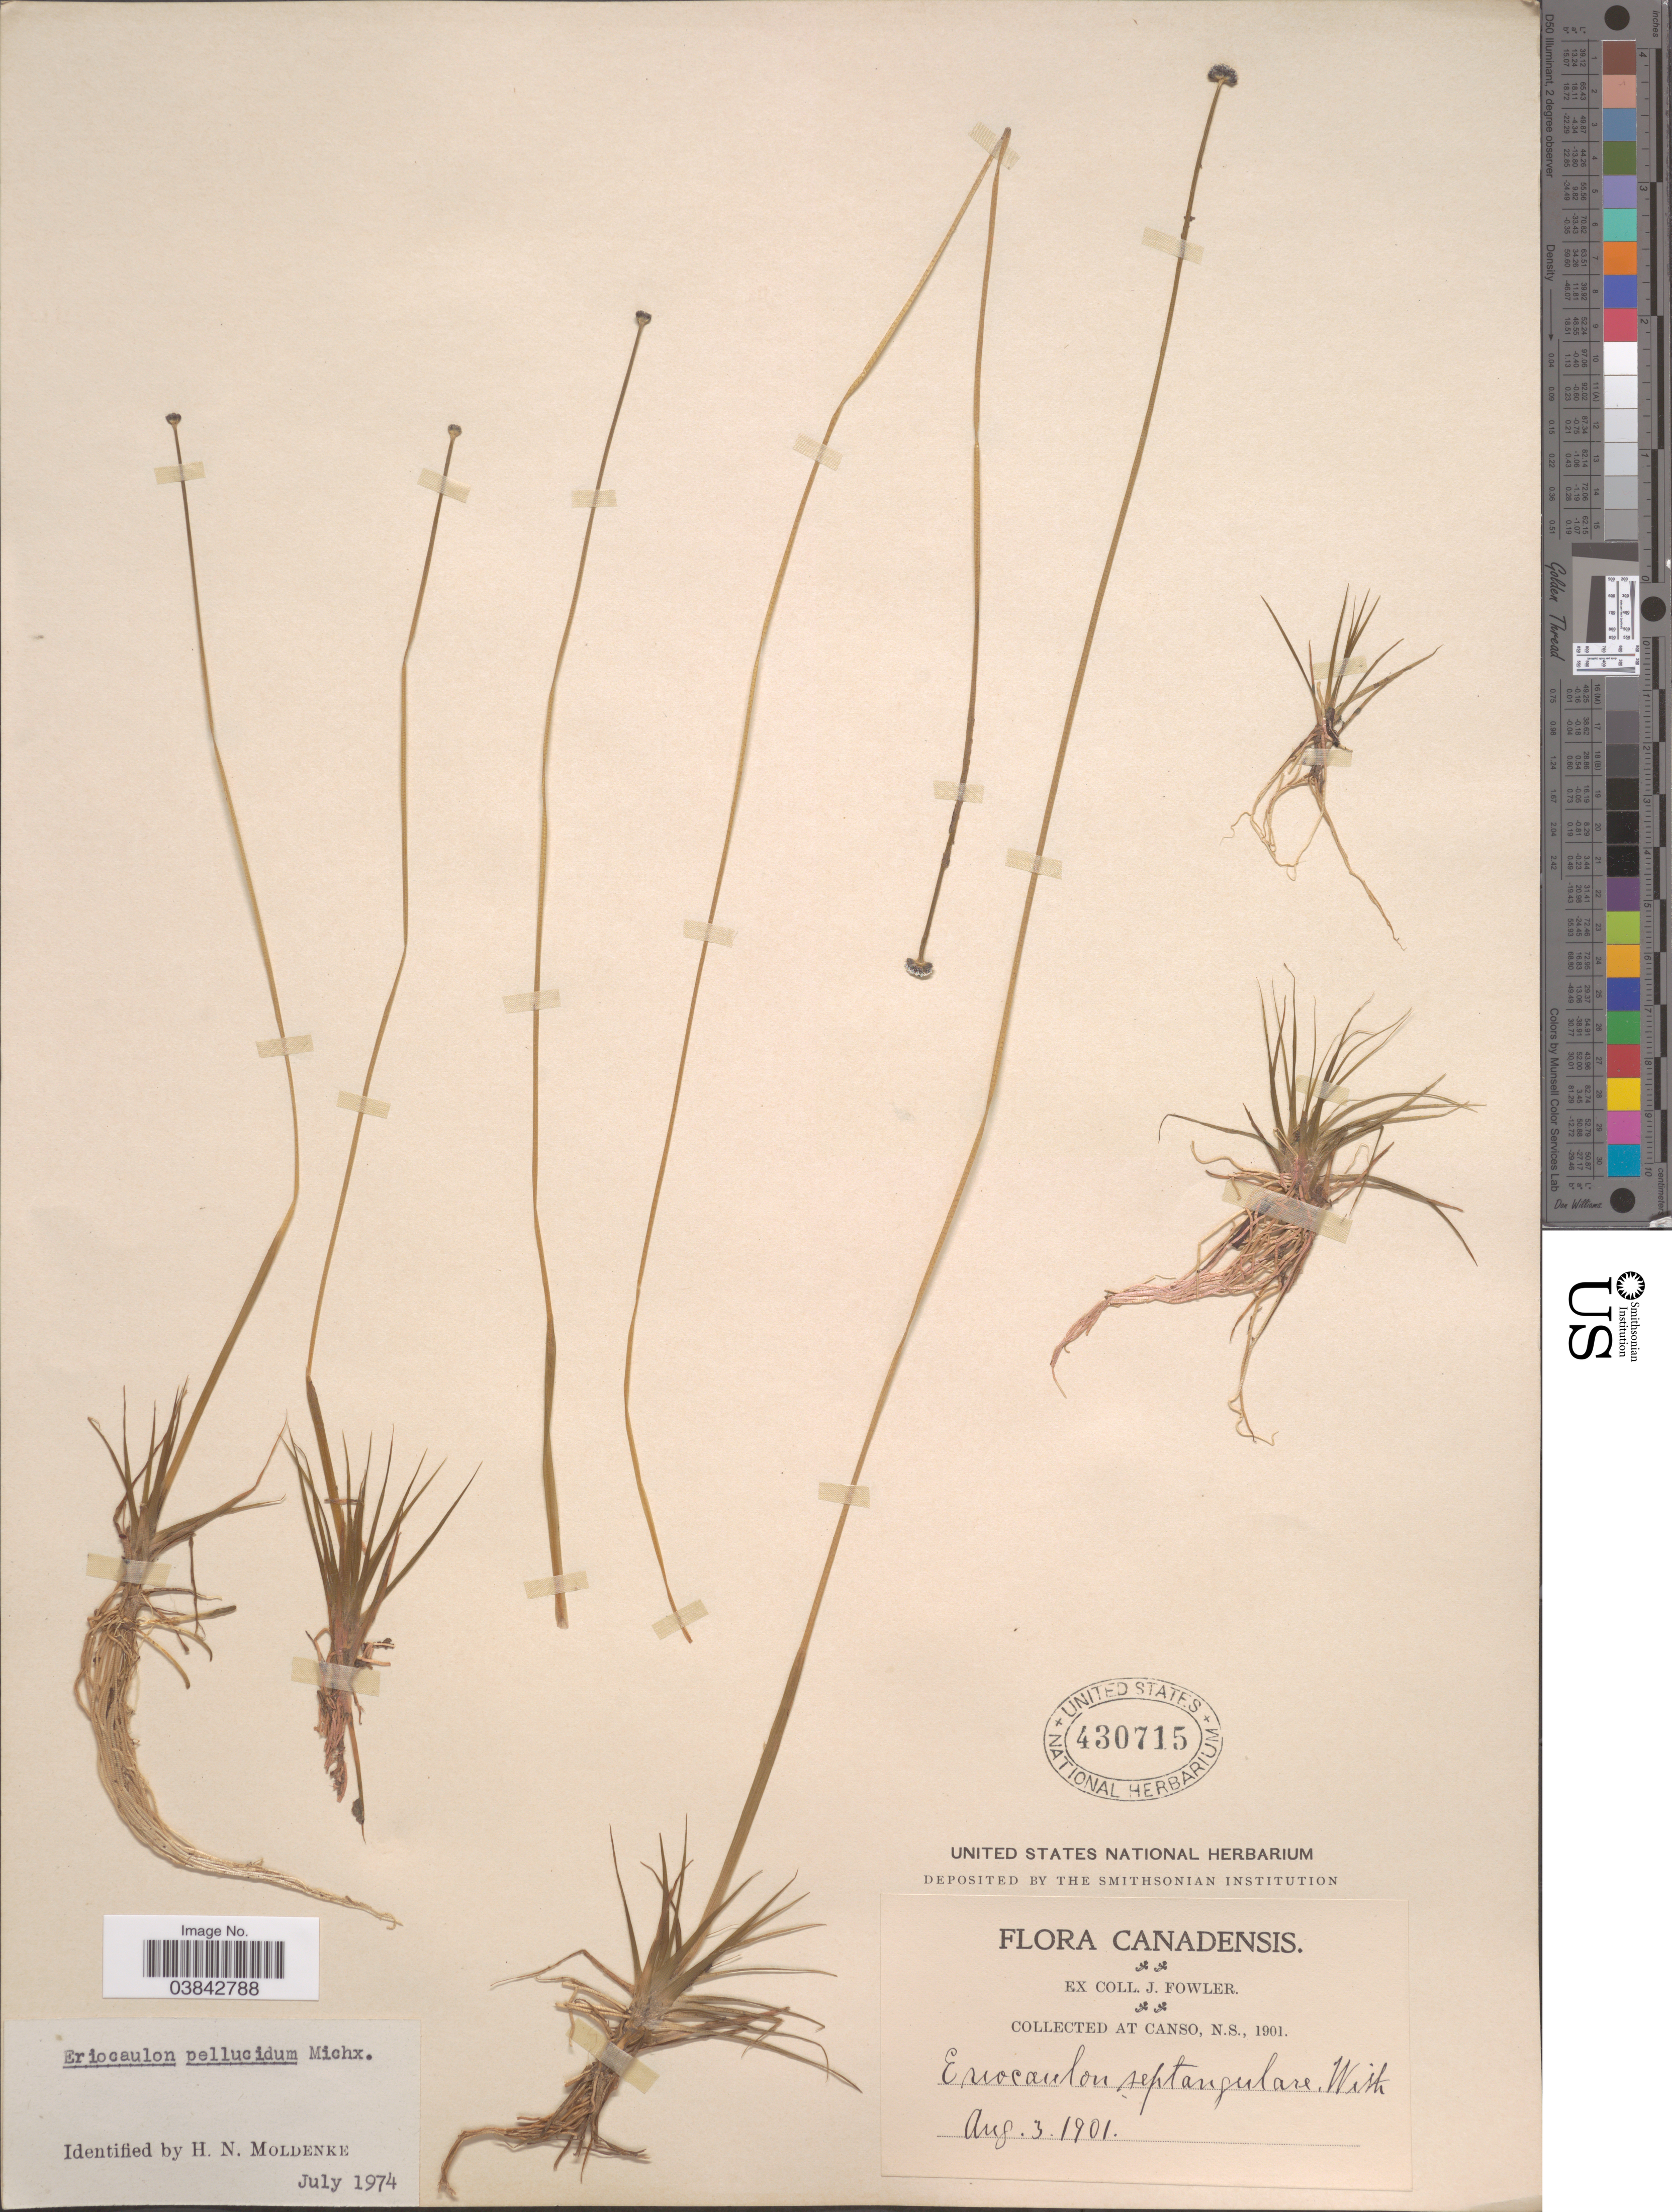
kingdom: Plantae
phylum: Tracheophyta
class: Liliopsida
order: Poales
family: Eriocaulaceae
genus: Eriocaulon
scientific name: Eriocaulon aquaticum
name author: (Hill) Druce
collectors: J. Fowler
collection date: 1901-08-03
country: Canada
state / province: Nova Scotia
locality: Canso.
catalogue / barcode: US 430715